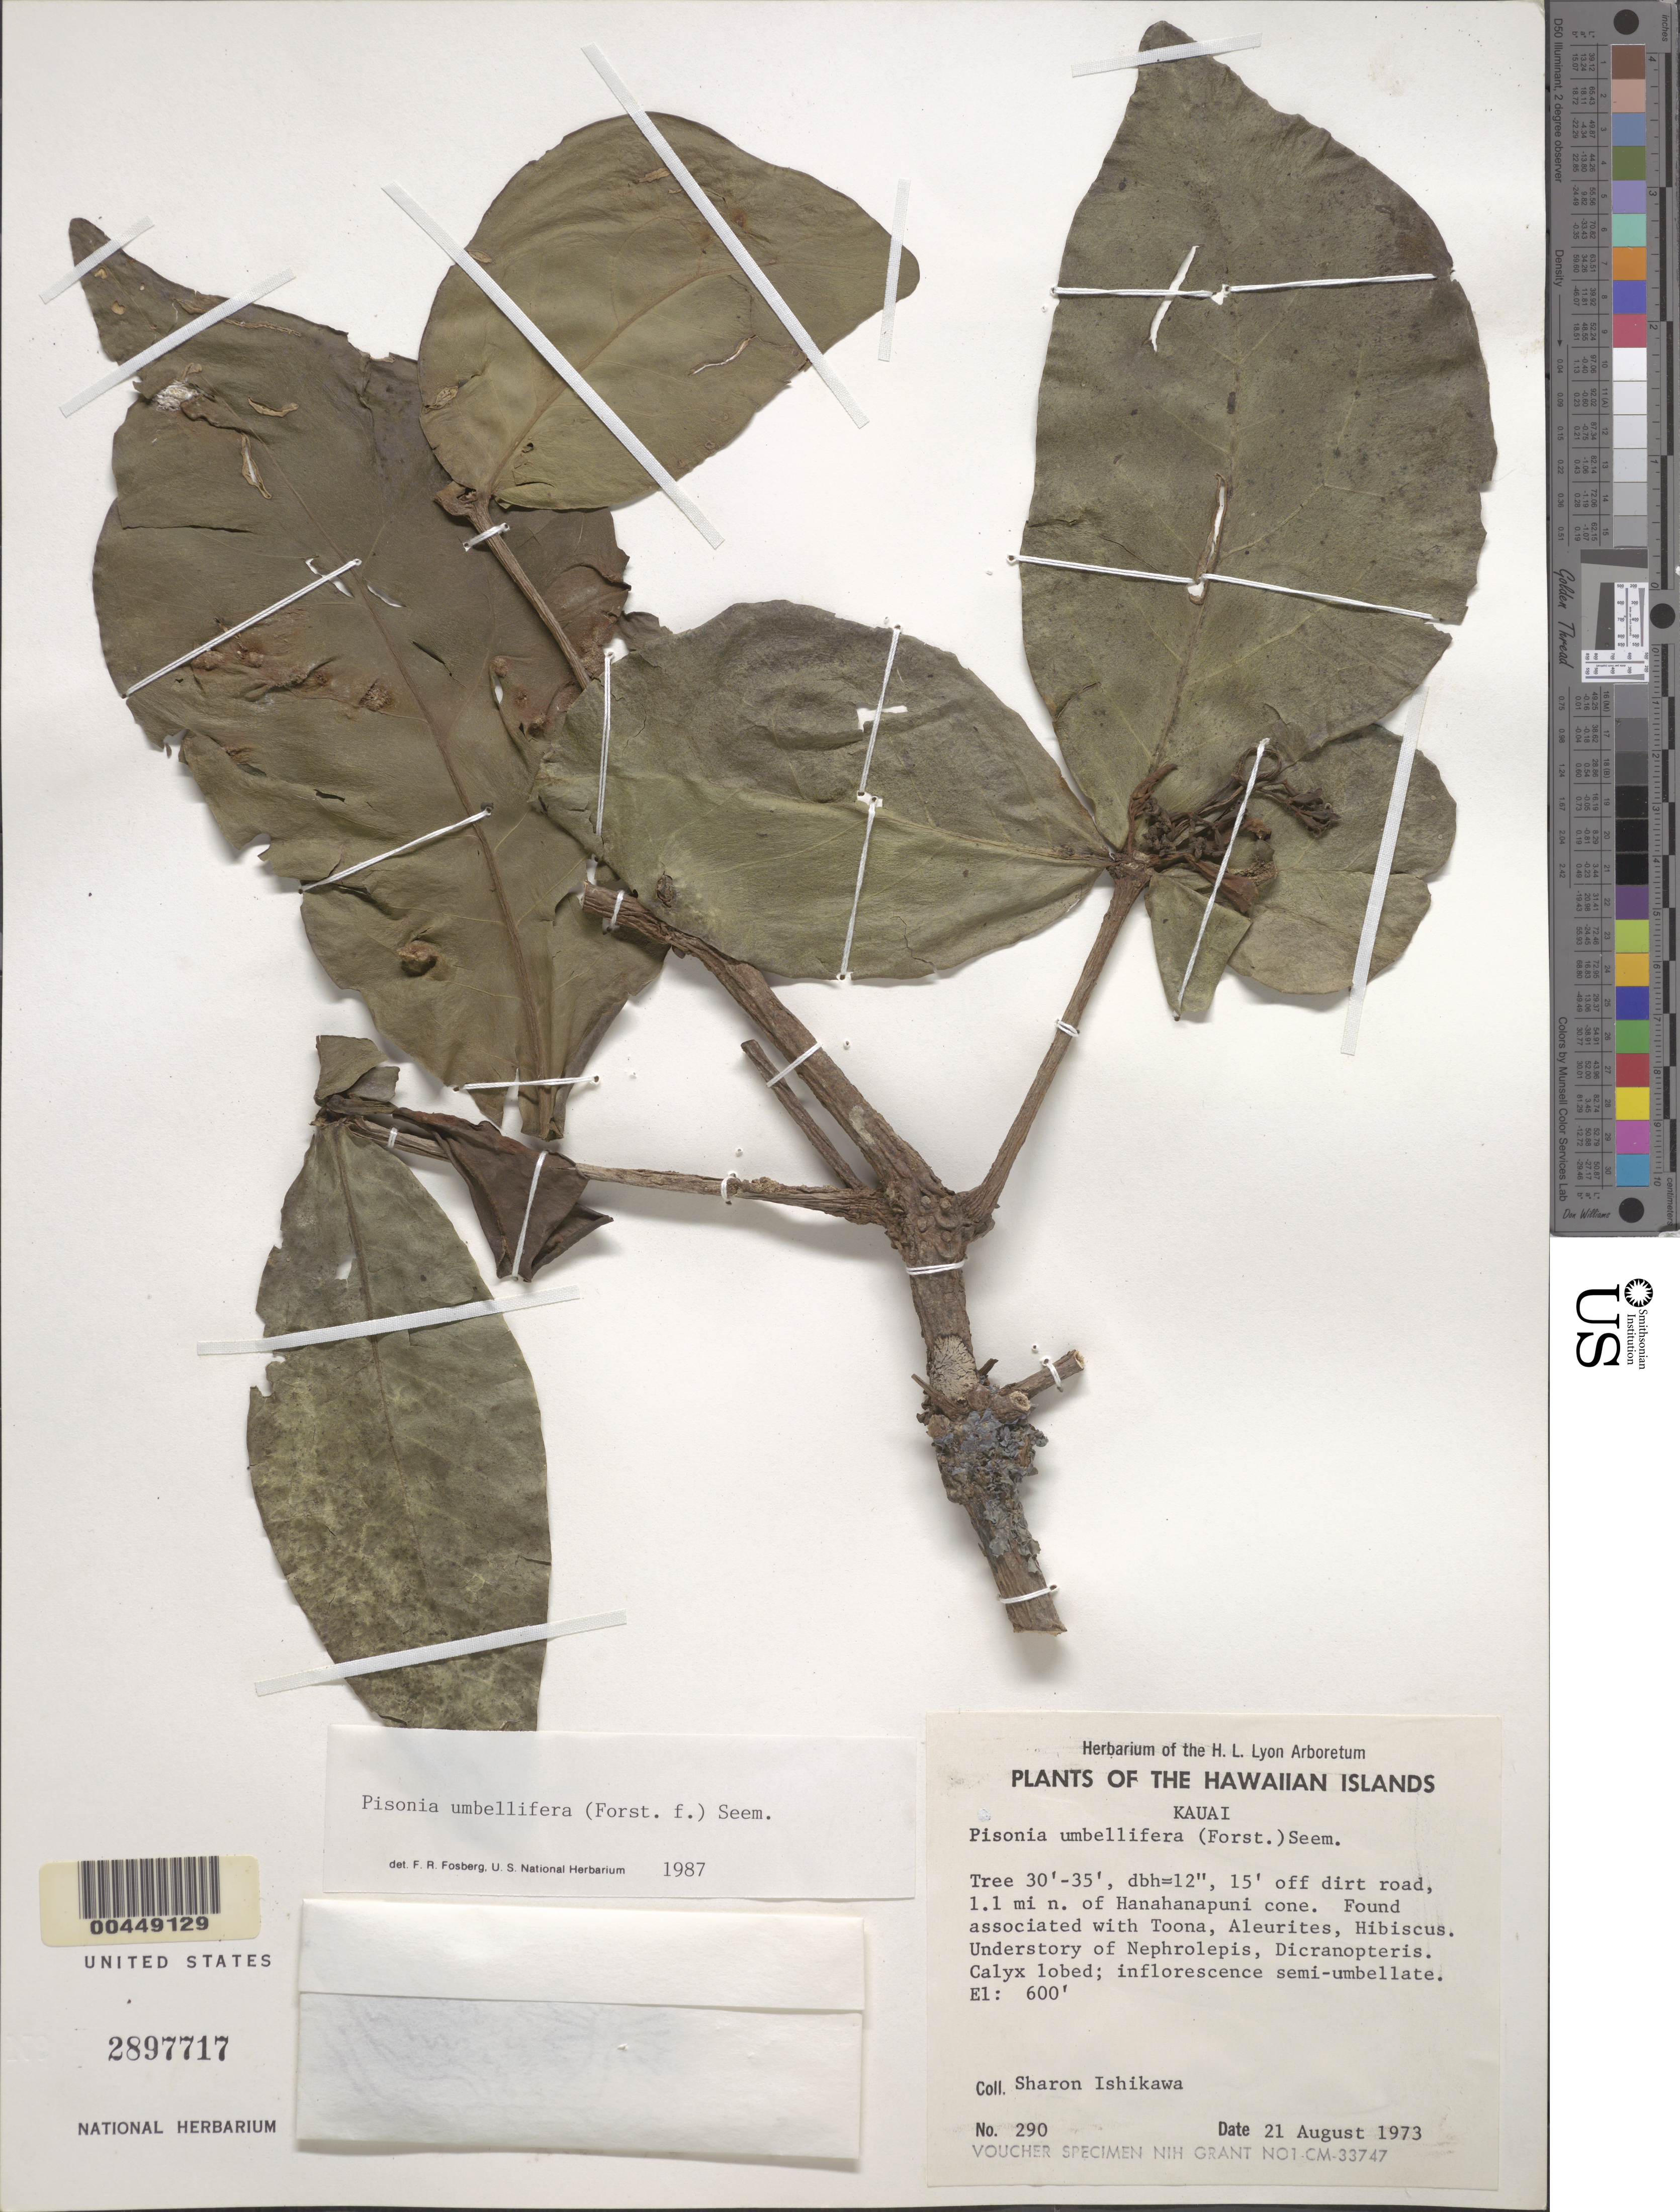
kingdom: Plantae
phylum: Tracheophyta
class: Magnoliopsida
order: Caryophyllales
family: Nyctaginaceae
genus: Ceodes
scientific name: Ceodes umbellifera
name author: J.R. Forst. & G. Forst.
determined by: Wagner, W. L., (BOT), Smithsonian Institution - National Museum of Natural History (UNITED STATES)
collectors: S. S. Ishikawa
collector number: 290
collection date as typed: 21 Aug 1973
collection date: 1973-08-21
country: United States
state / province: Hawaii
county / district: Kauai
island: Kaua'i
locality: Off dirt road, 1.1 mi N of Hanahanapuni cone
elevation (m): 183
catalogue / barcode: US 2897717